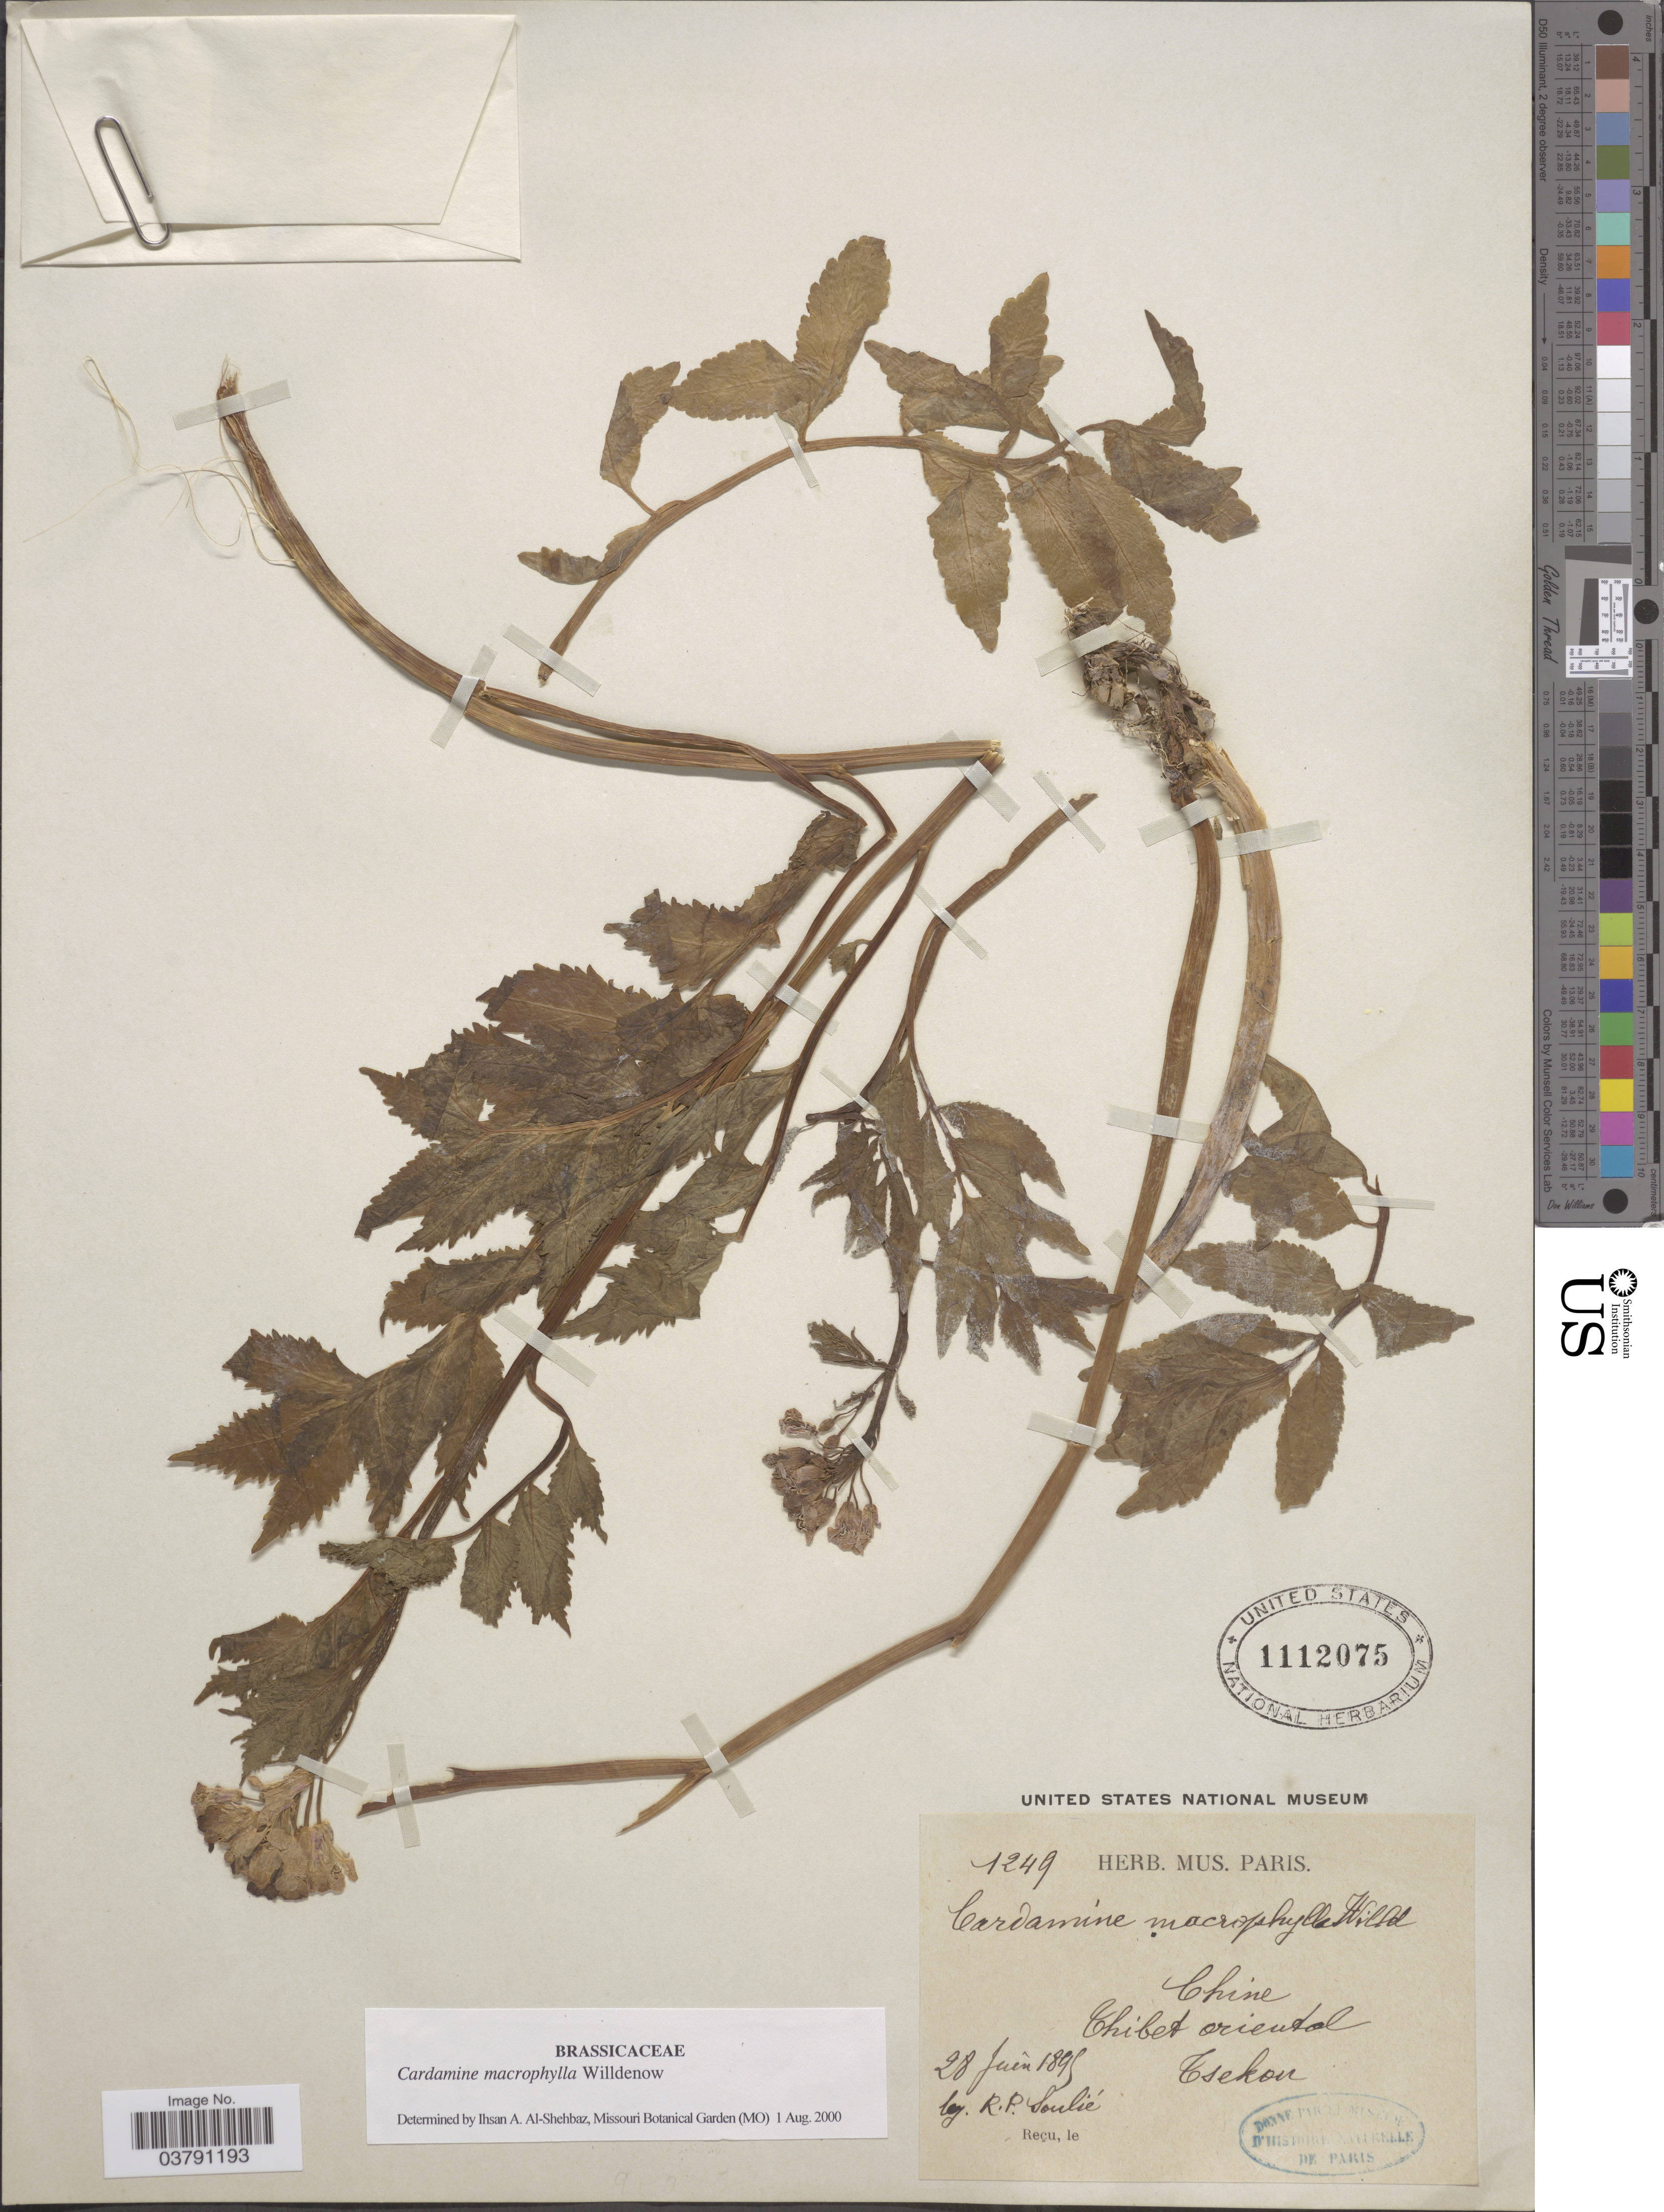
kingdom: Plantae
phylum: Tracheophyta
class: Magnoliopsida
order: Brassicales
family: Brassicaceae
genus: Cardamine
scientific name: Cardamine macrophylla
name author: Willd.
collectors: R. Soulié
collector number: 1249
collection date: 1895-06-28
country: China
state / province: Xizang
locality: Thibet oriental, Tsekou [interpreted].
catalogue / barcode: US 1112075